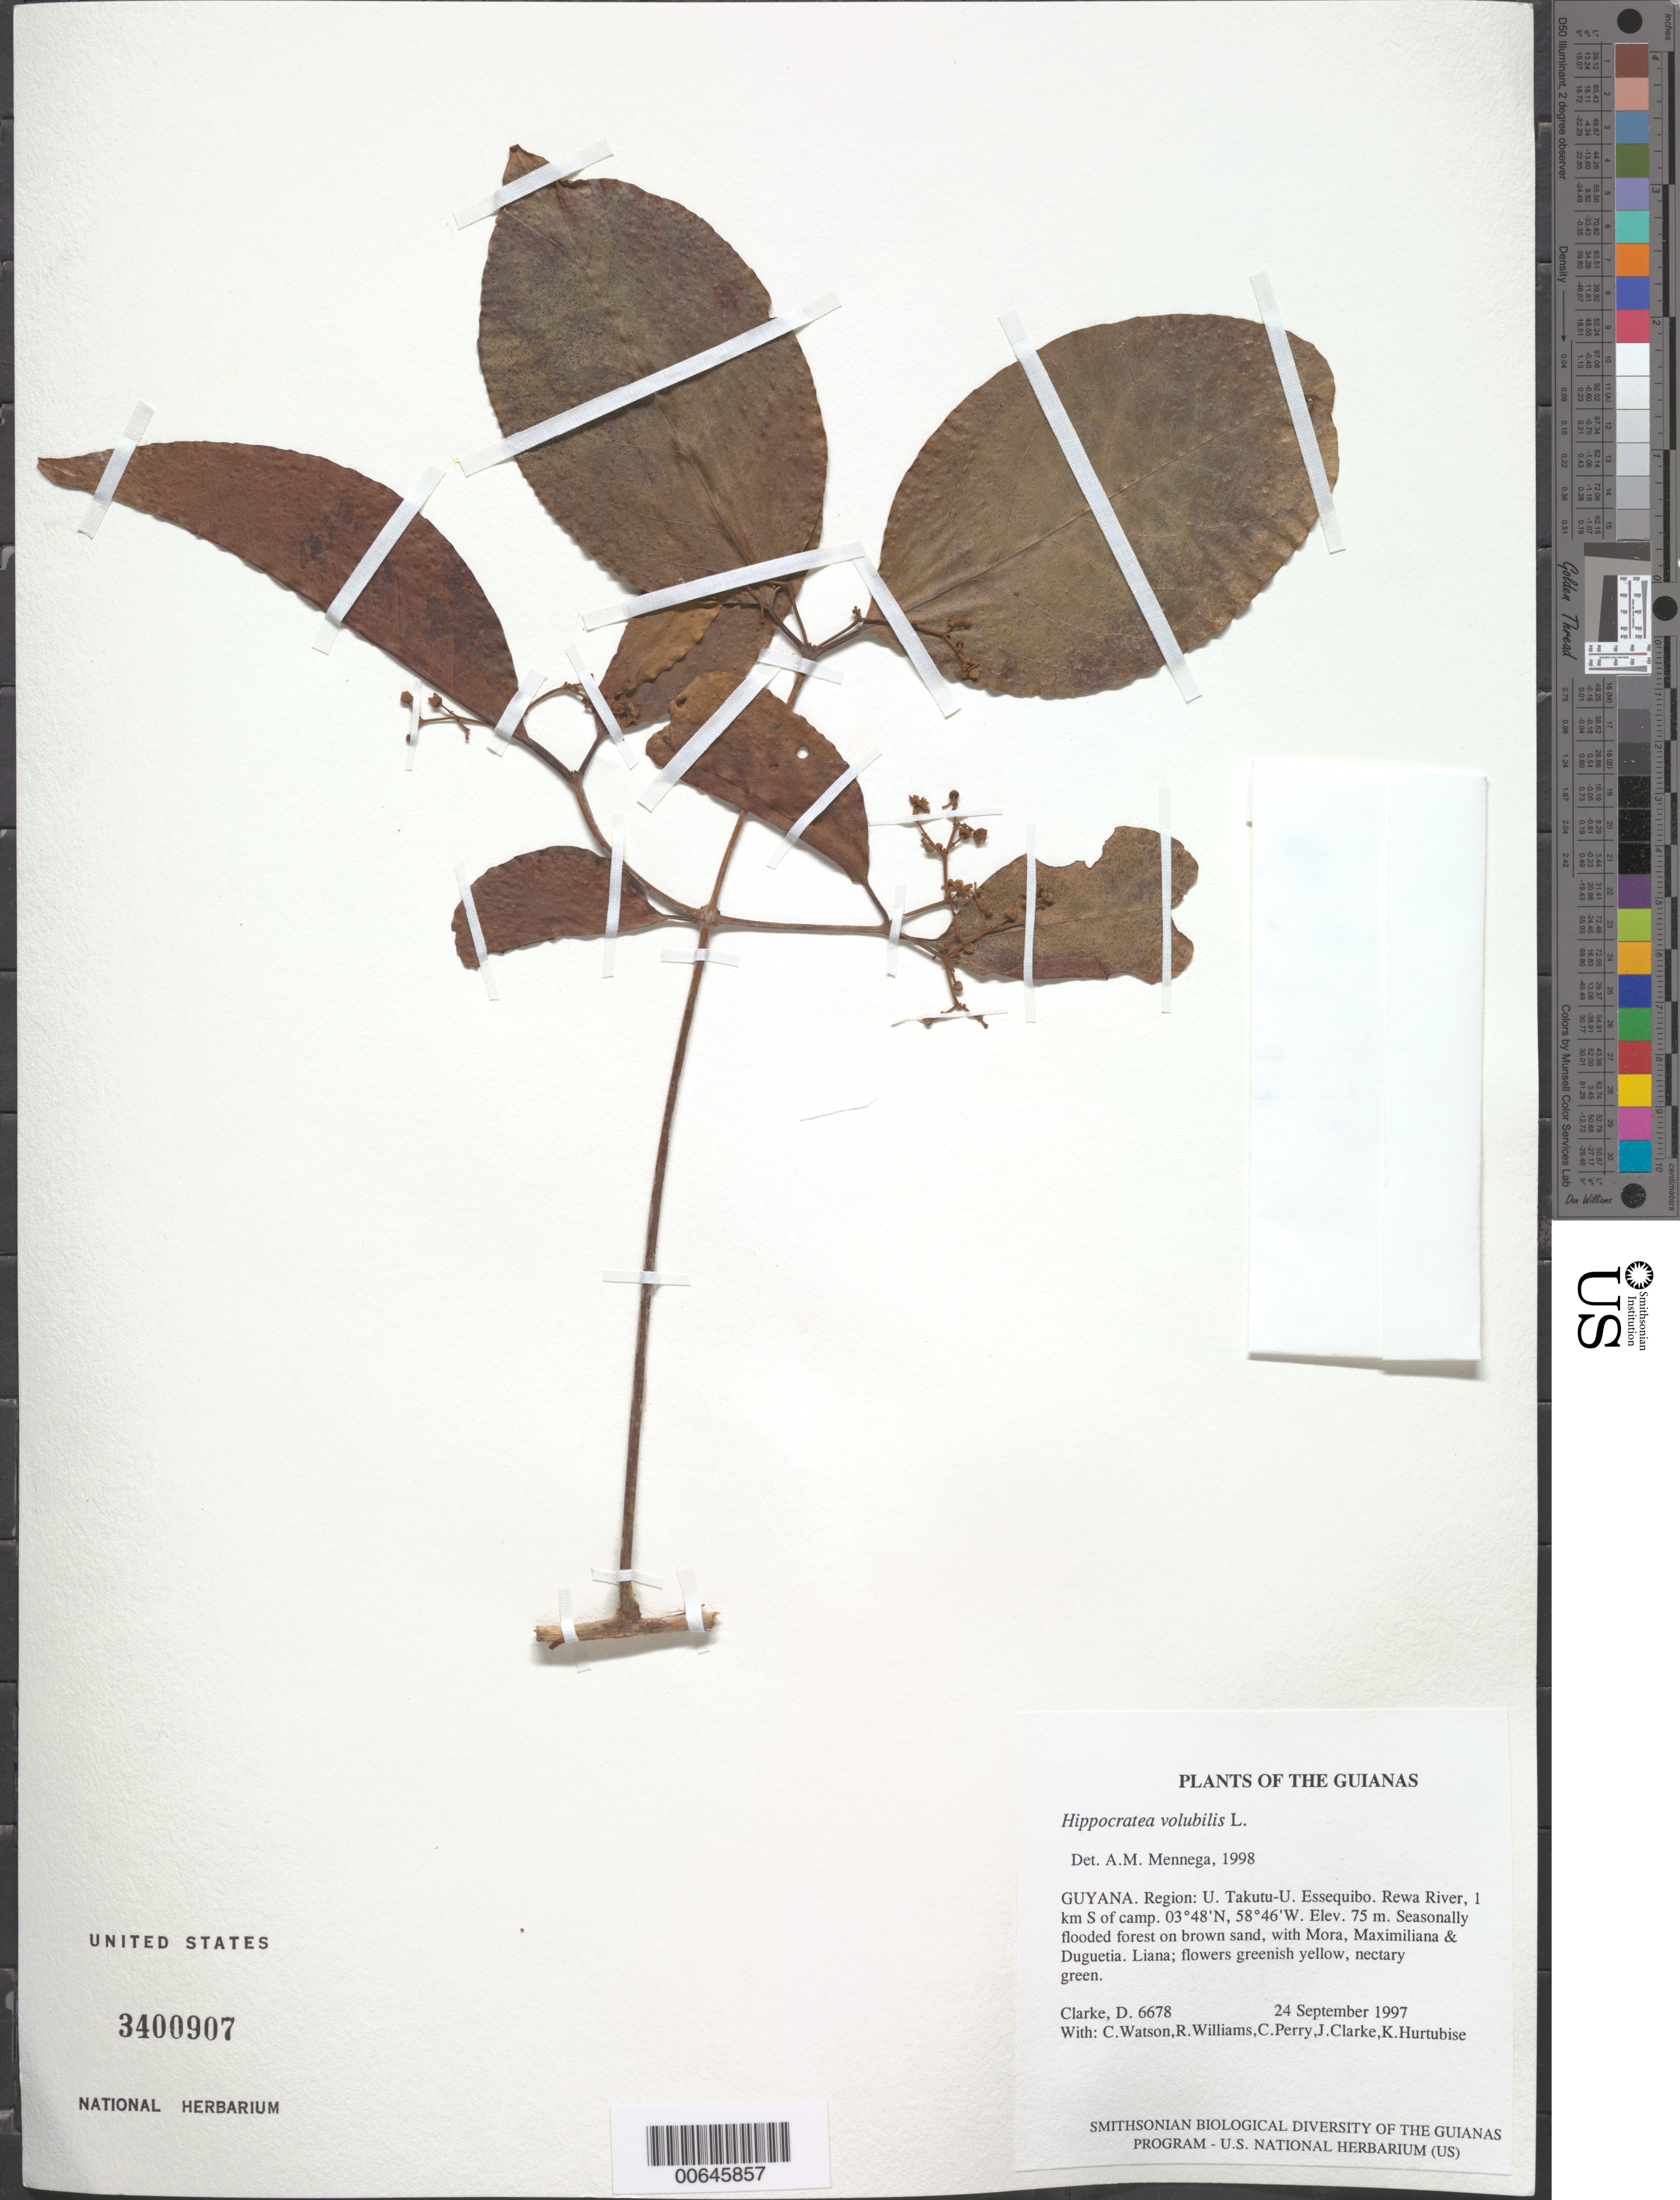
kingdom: Plantae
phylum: Tracheophyta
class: Magnoliopsida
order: Celastrales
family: Celastraceae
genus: Hippocratea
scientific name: Hippocratea volubilis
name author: L.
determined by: Mennega, A. M. W.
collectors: H. D. Clarke, C. Watson, R. Williams, C. Perry, J. Clarke & K. Hurtubise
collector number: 6678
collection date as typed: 24 September 1997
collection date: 1997-09-24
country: Guyana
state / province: U. Takutu-U. Essequibo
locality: Rewa River, 1 km S of camp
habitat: Seasonally flooded forest on brown sand, with Mora, Maximiliana & Duguetia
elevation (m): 75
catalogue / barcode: US 3400907